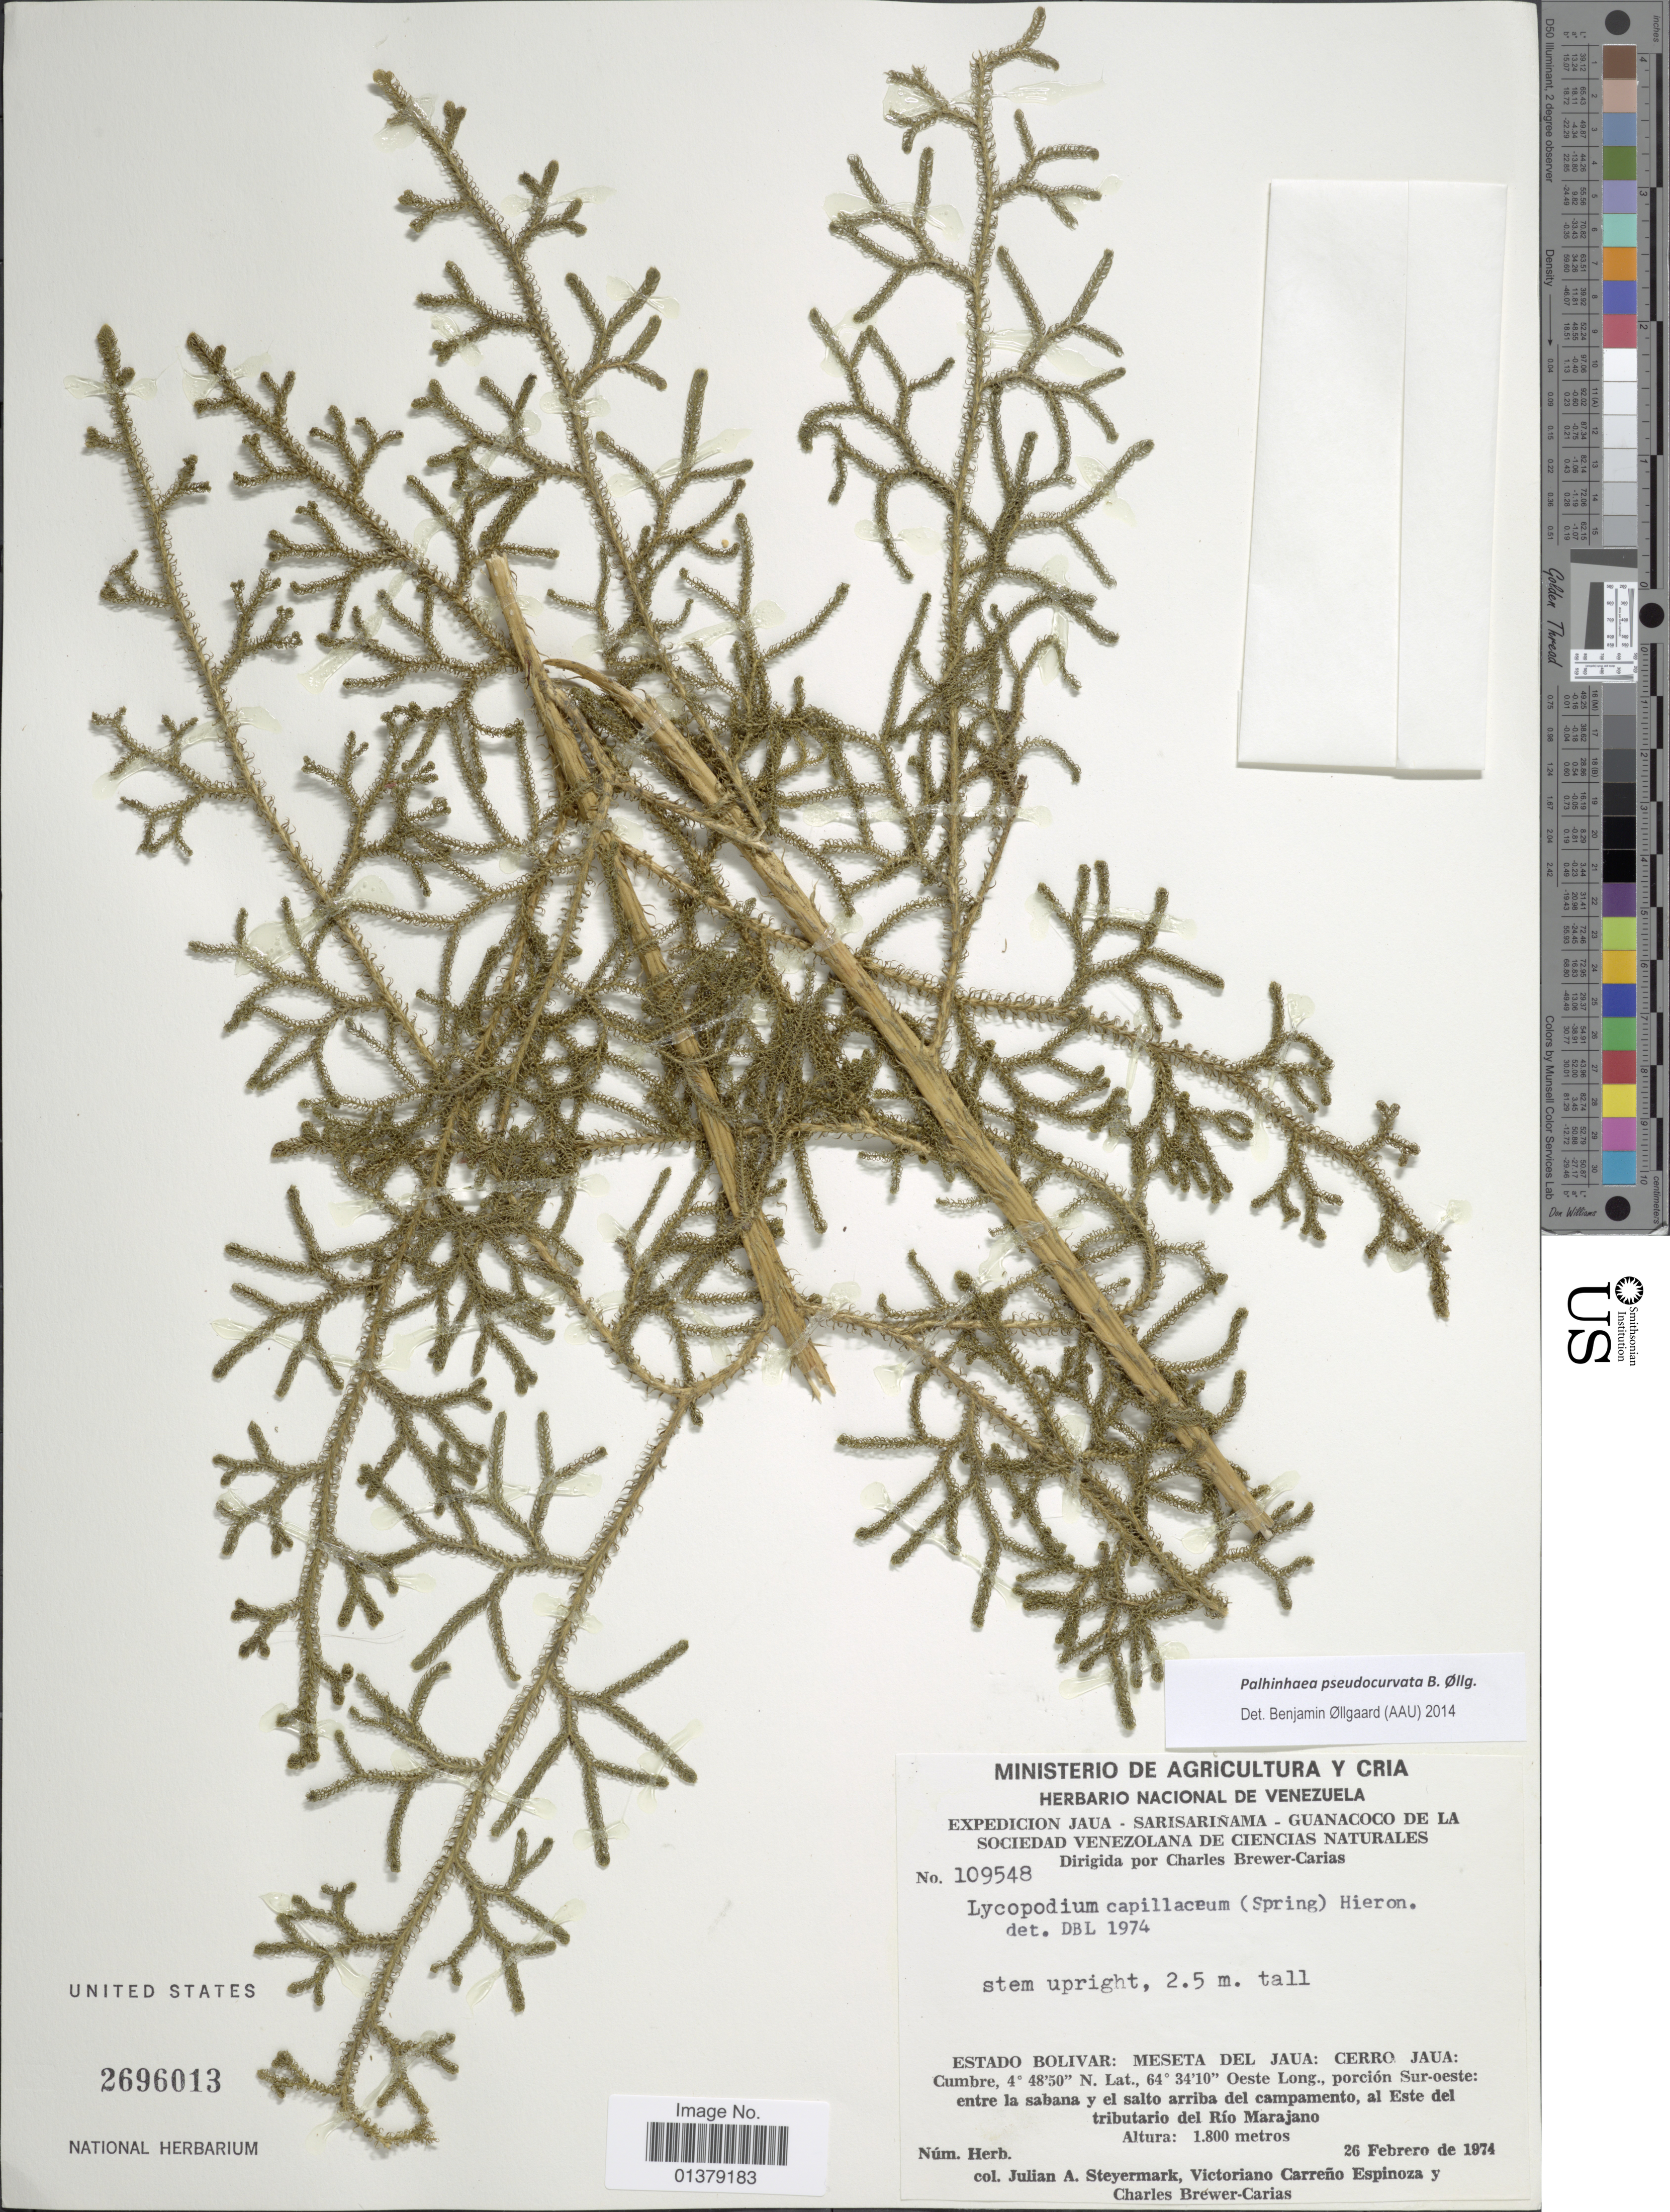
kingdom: Plantae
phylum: Tracheophyta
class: Lycopodiopsida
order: Lycopodiales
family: Lycopodiaceae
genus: Palhinhaea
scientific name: Palhinhaea curvata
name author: (Sw.) Holub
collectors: J. Steyermark, V. Carreño E. & C. Brewer-Carias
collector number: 109548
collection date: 1974-02-26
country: Venezuela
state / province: Bolivar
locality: Meseta del Jaua: Cerro Jaua: cumbre, porcion Sur-oeste: entre la sabana y el salto arriba campamento, al Este del tributario del Rio Marajano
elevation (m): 1800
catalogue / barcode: US 2696013